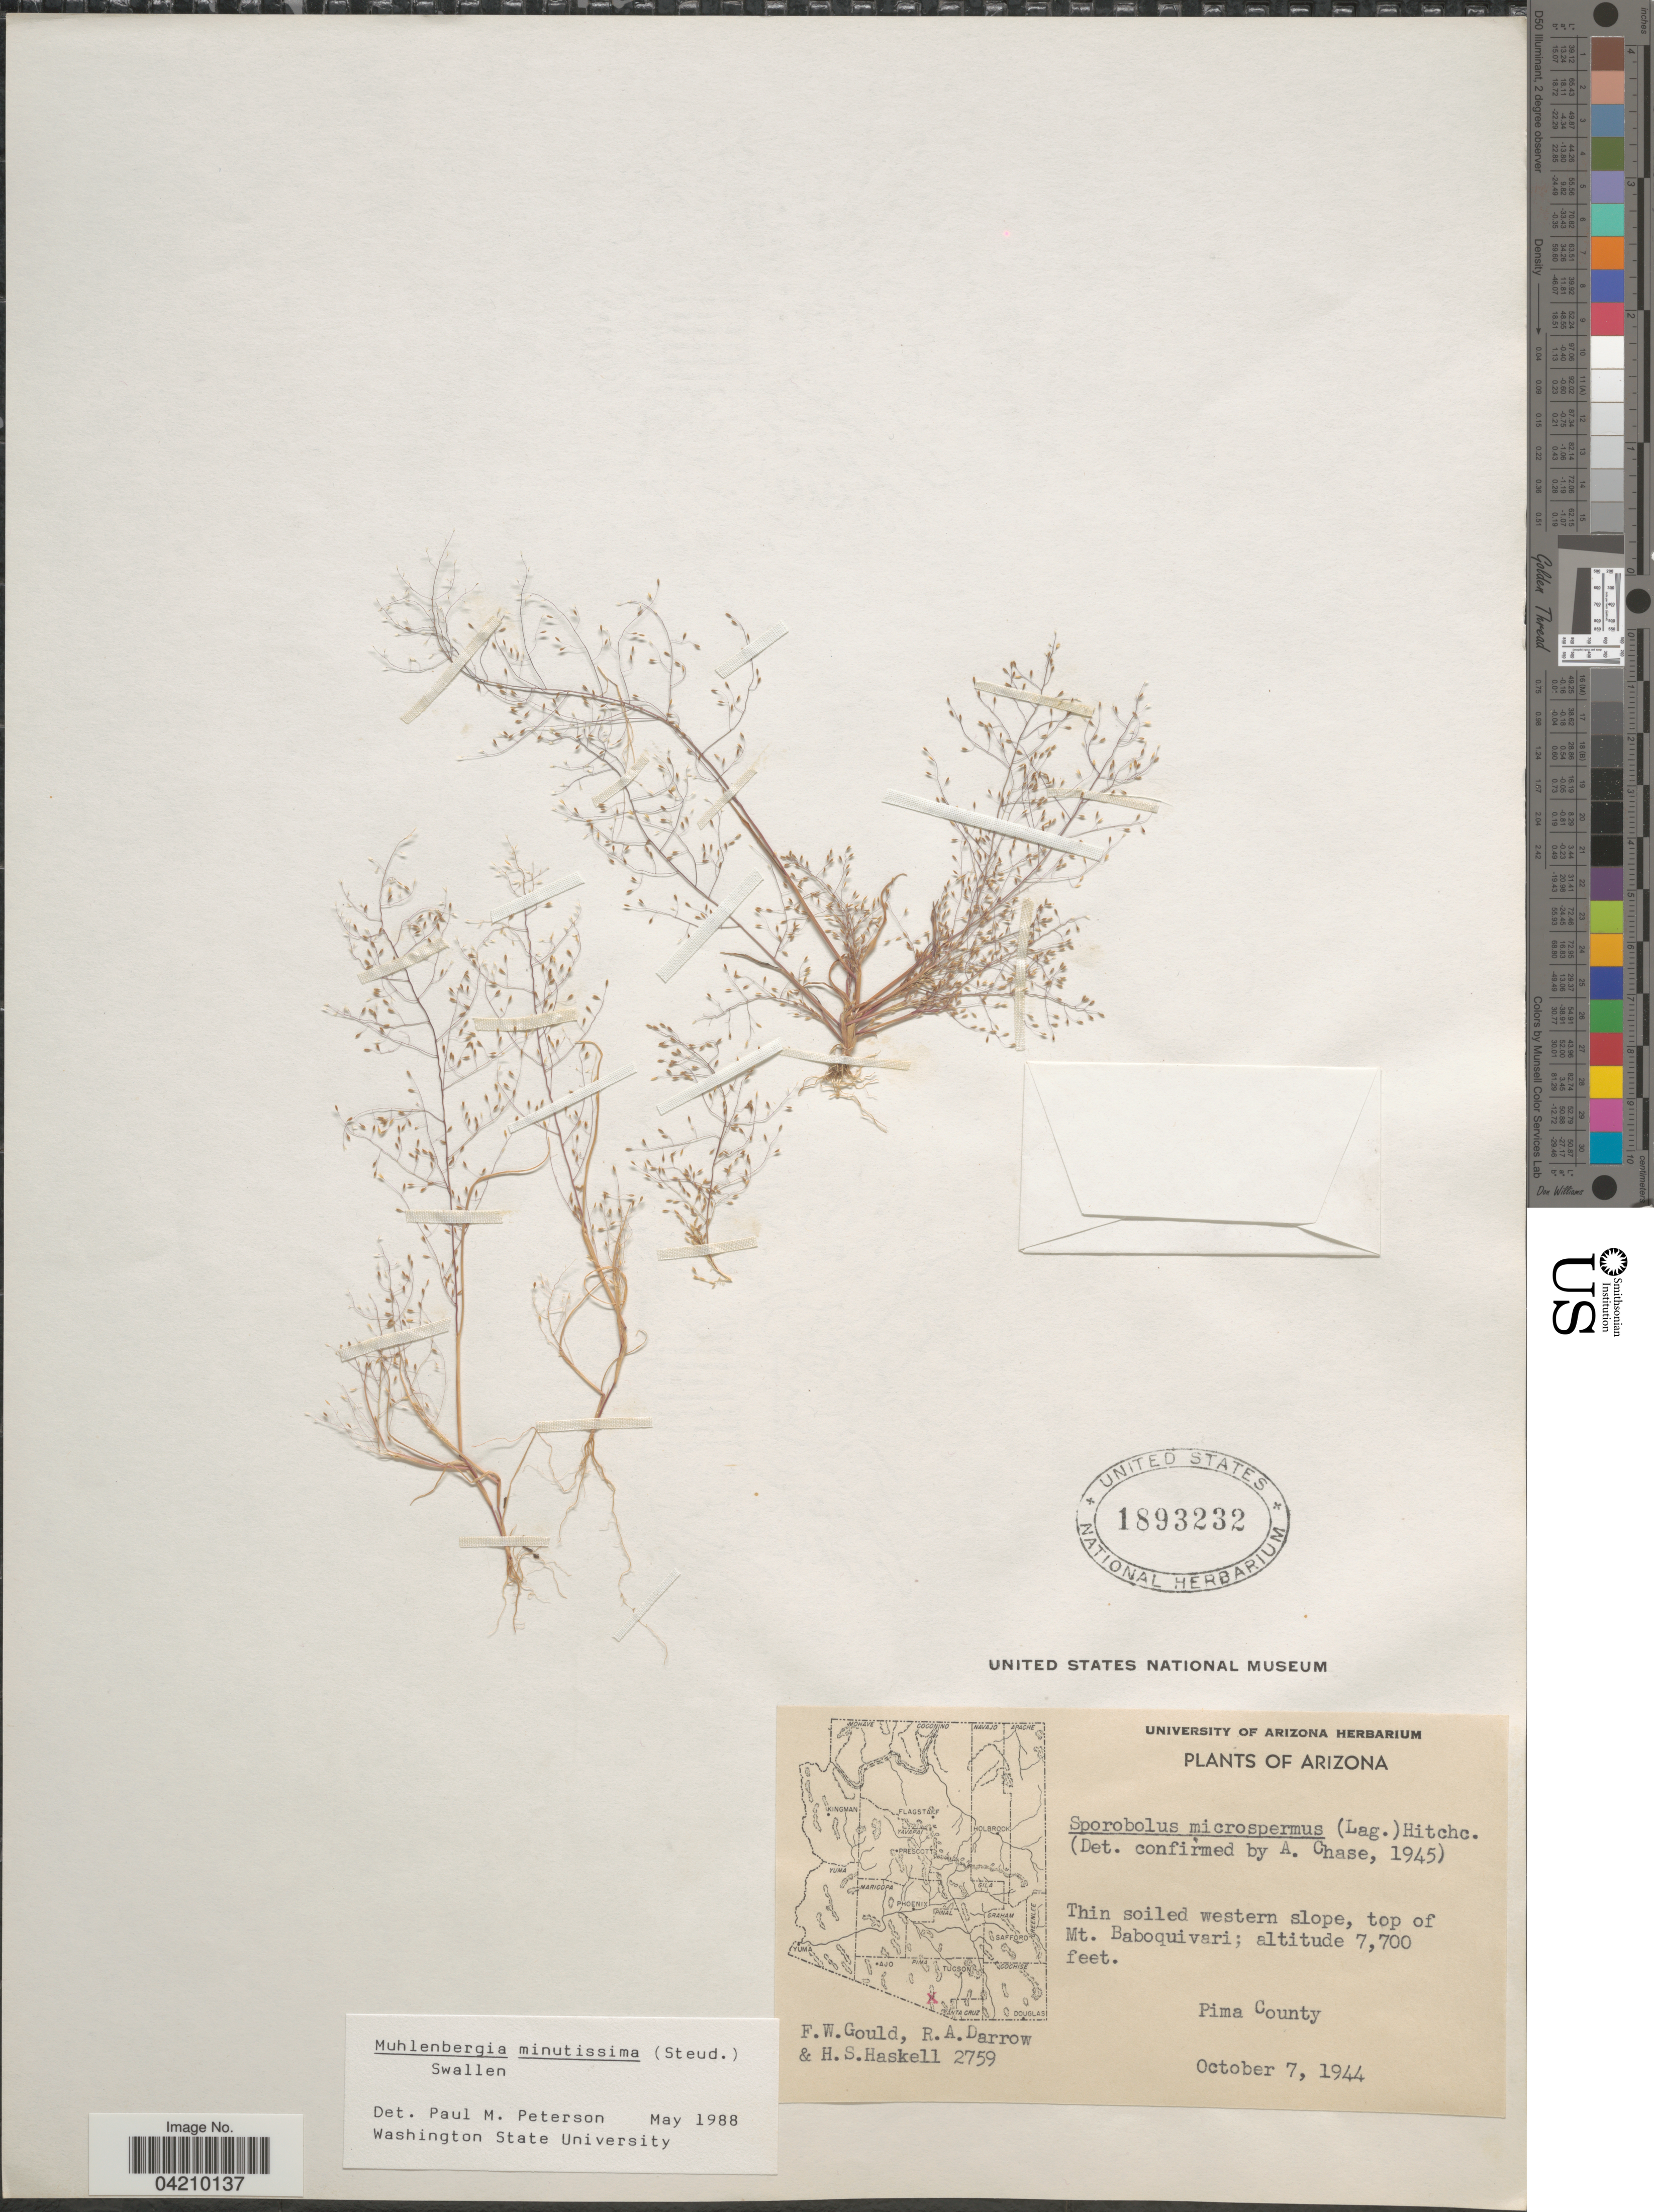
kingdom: Plantae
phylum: Tracheophyta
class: Liliopsida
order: Poales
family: Poaceae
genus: Muhlenbergia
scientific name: Muhlenbergia minutissima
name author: (Steud.) Swallen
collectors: F. W. Gould, R. A. Darrow & H. Haskell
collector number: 2759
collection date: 1944-10-07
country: United States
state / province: Arizona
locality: Thin soiled western slope, top of Mt. Baboquivari; Pima County.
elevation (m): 2347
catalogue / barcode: US 1893232